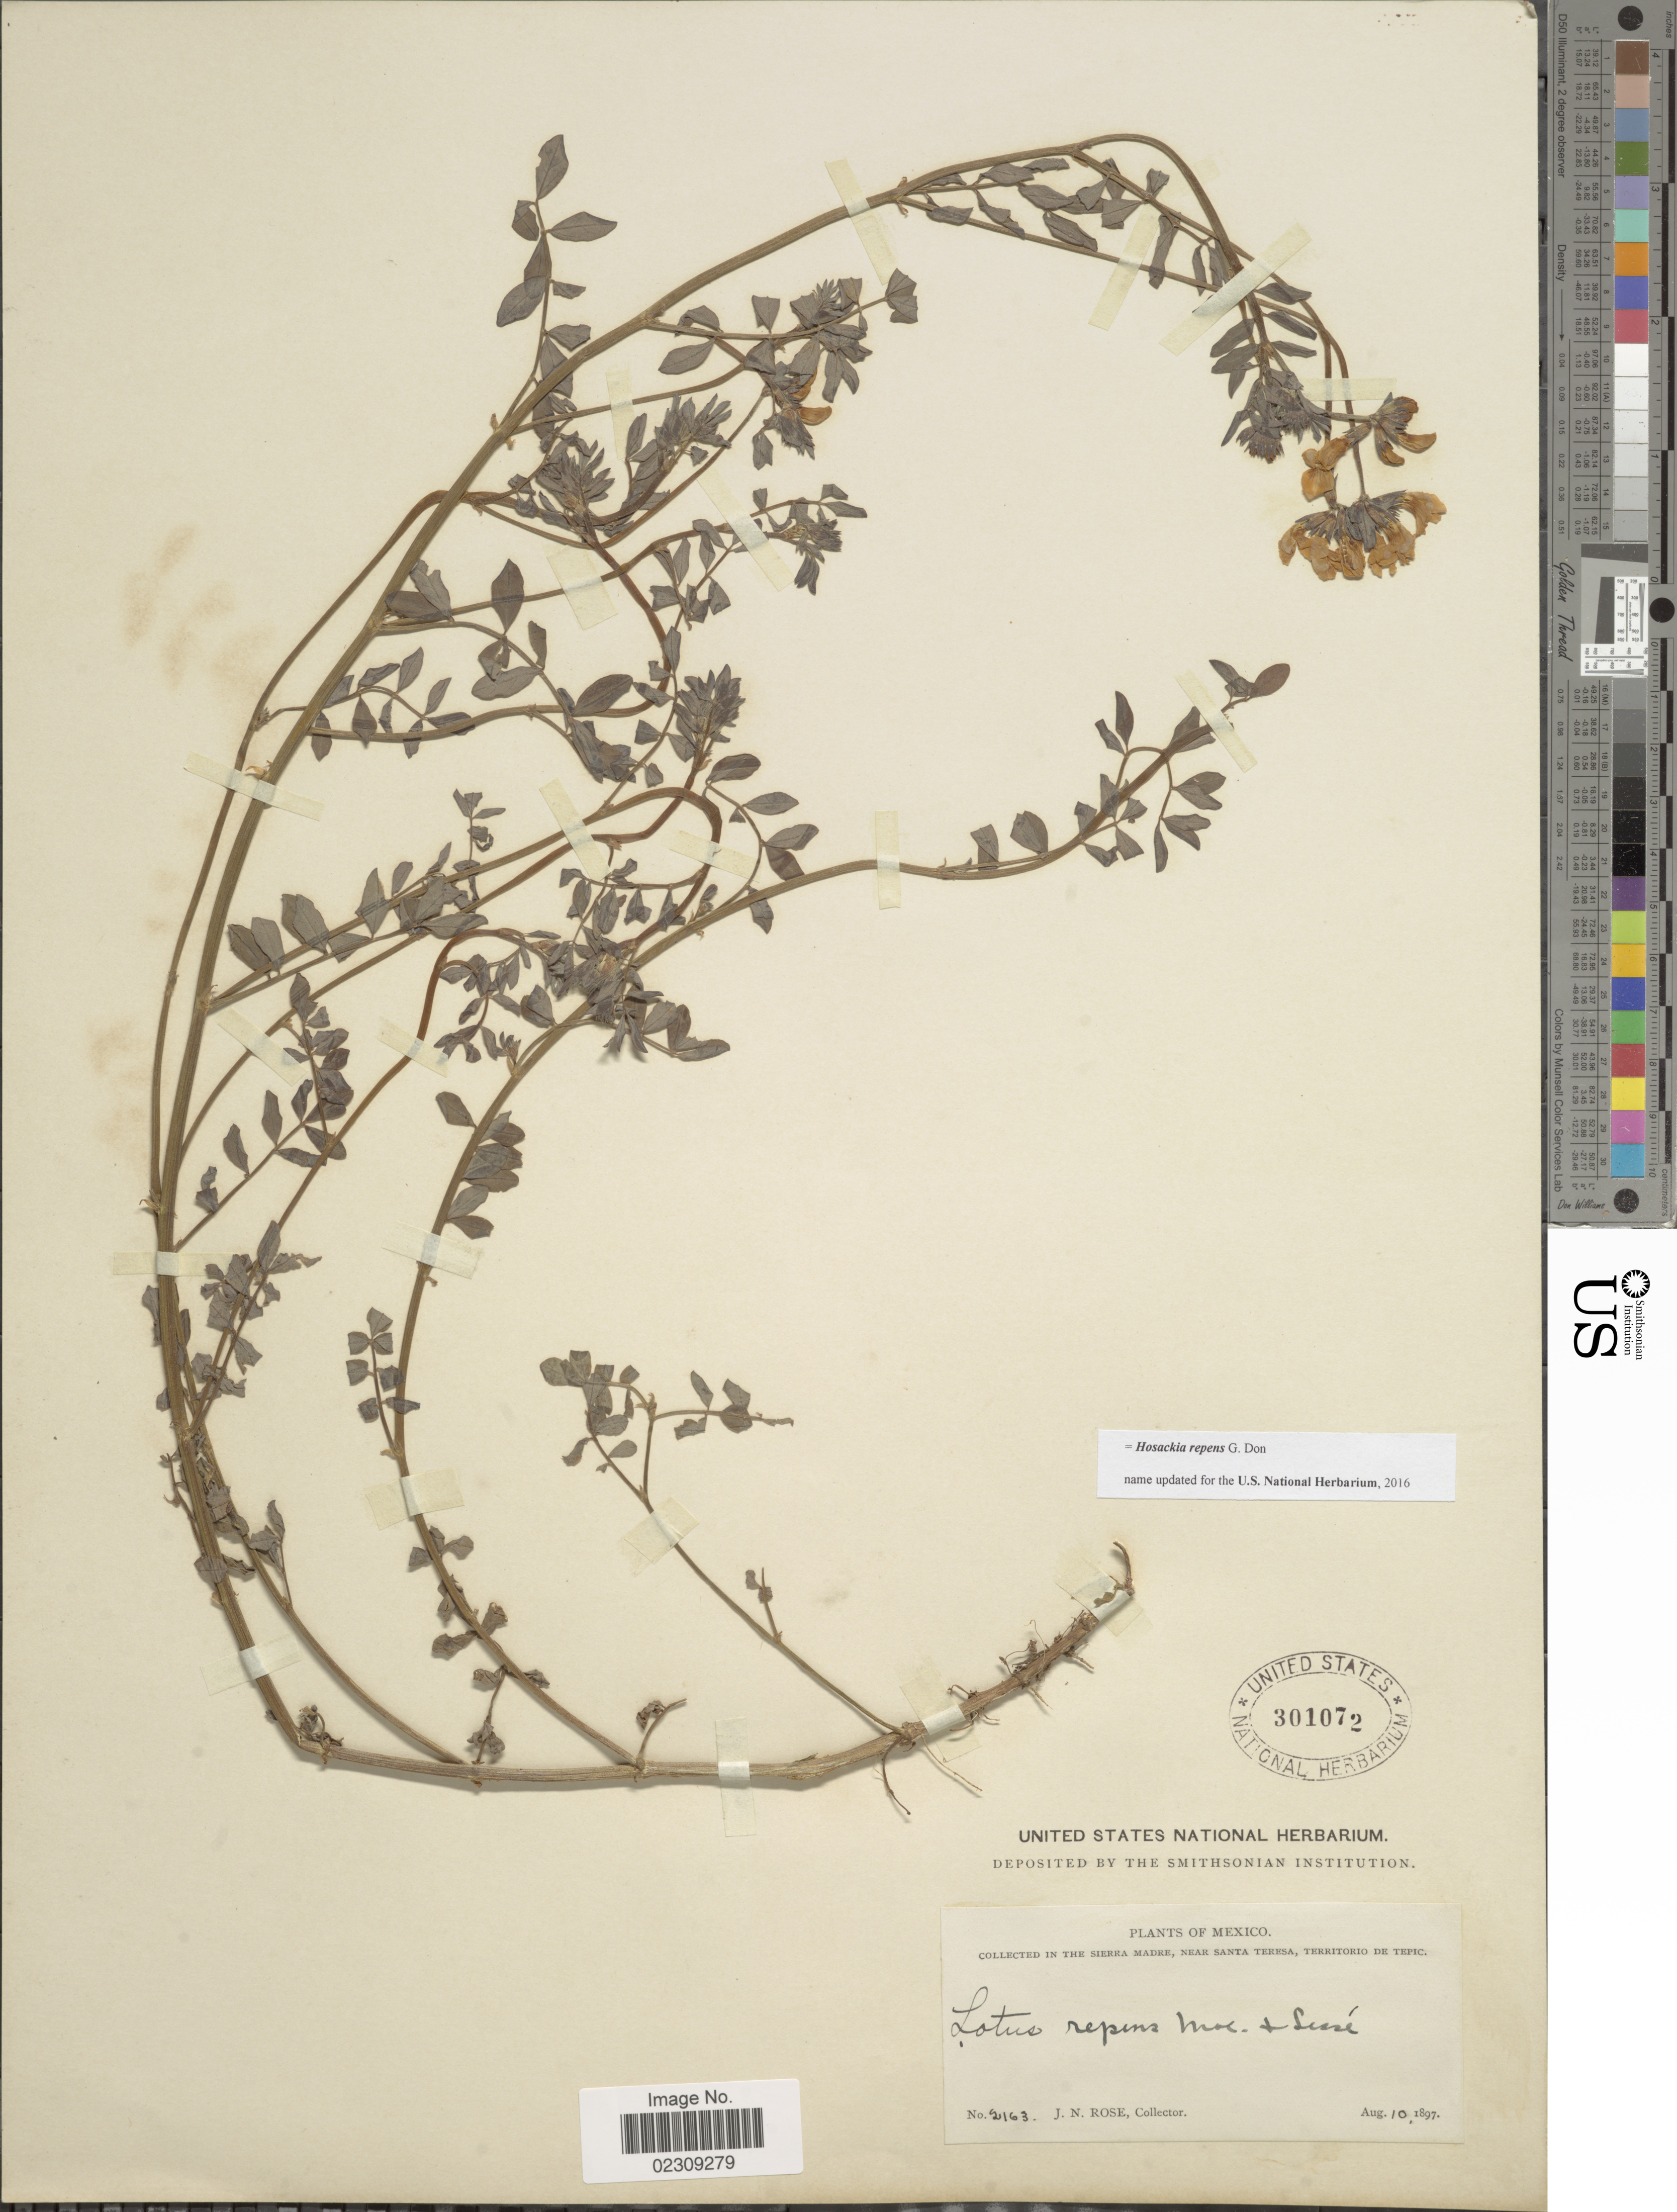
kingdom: Plantae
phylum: Tracheophyta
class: Magnoliopsida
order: Fabales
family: Fabaceae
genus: Hosackia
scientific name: Hosackia repens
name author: G. Don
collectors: J. N. Rose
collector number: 2163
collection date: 1897-08-10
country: Mexico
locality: In the Sierra Madre, near Santa Teresa, Territorio de Tepic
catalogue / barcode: US 301072